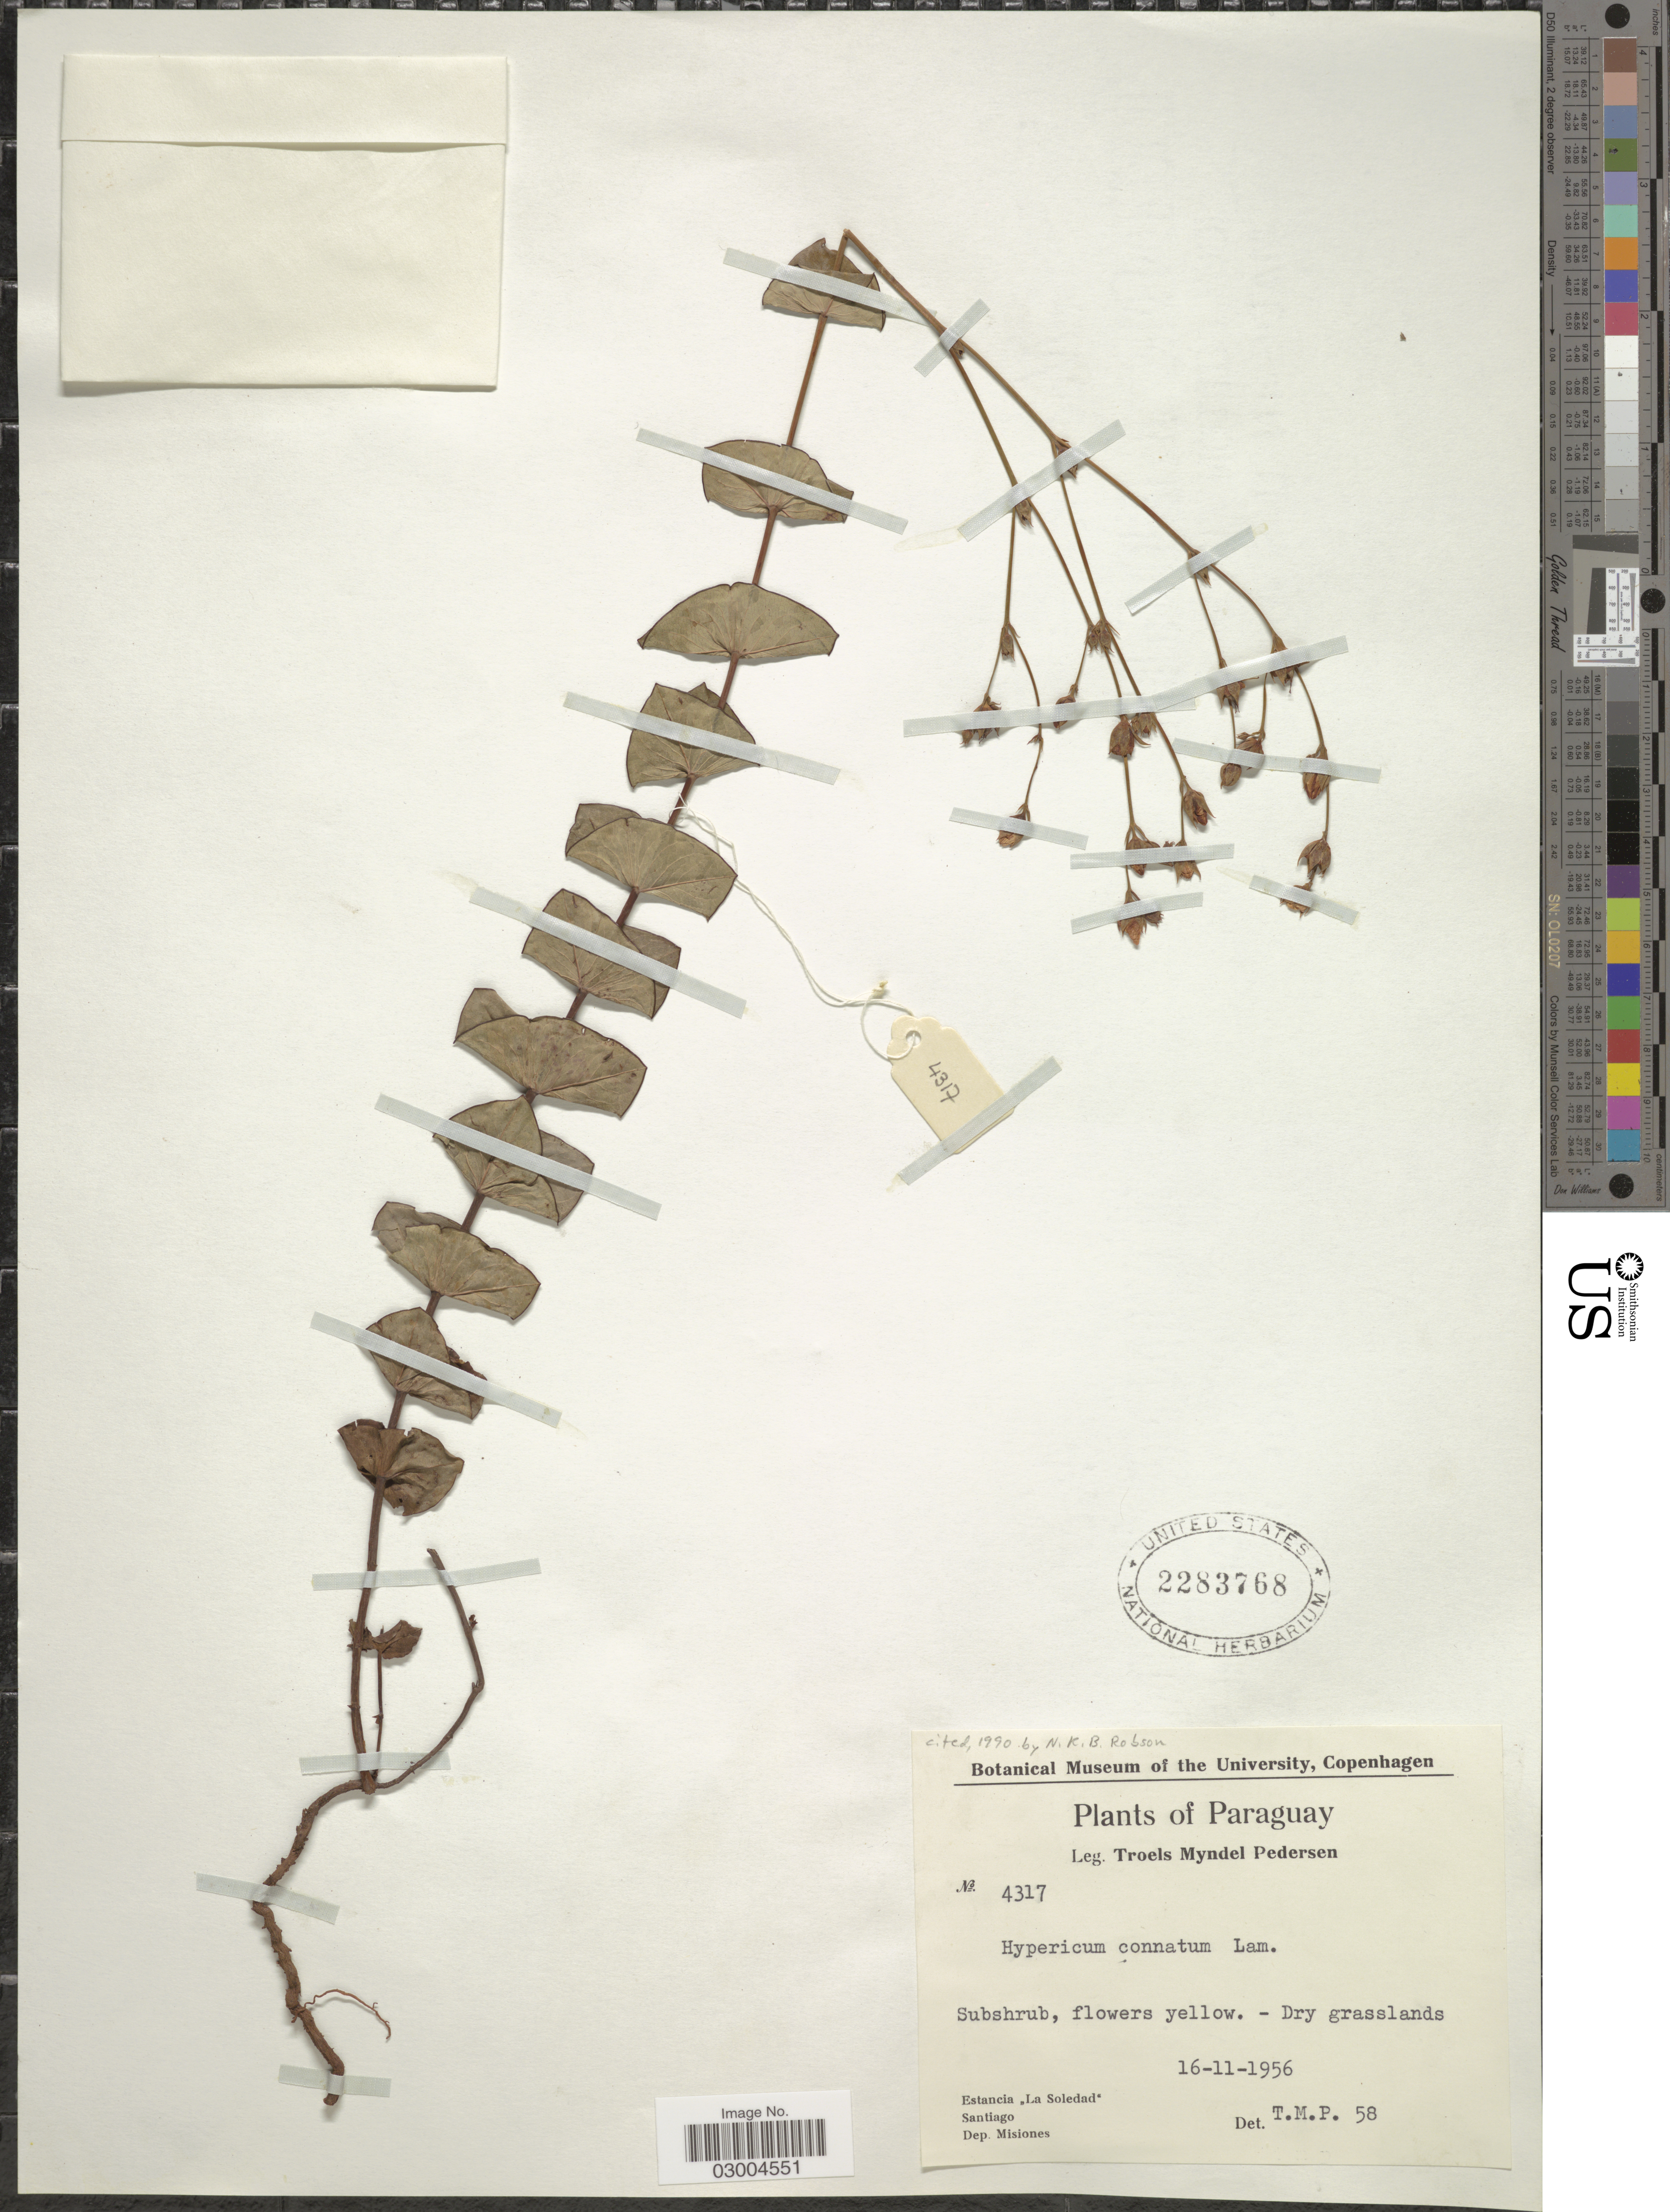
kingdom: Plantae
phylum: Tracheophyta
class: Magnoliopsida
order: Malpighiales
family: Hypericaceae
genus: Hypericum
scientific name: Hypericum connatum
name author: Lam.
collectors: T. Pederson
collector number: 4317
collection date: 1956-11-16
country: Paraguay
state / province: Misiones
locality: Estancia "La Soledad". Santiago. Dep. Misiones.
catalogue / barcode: US 2283768